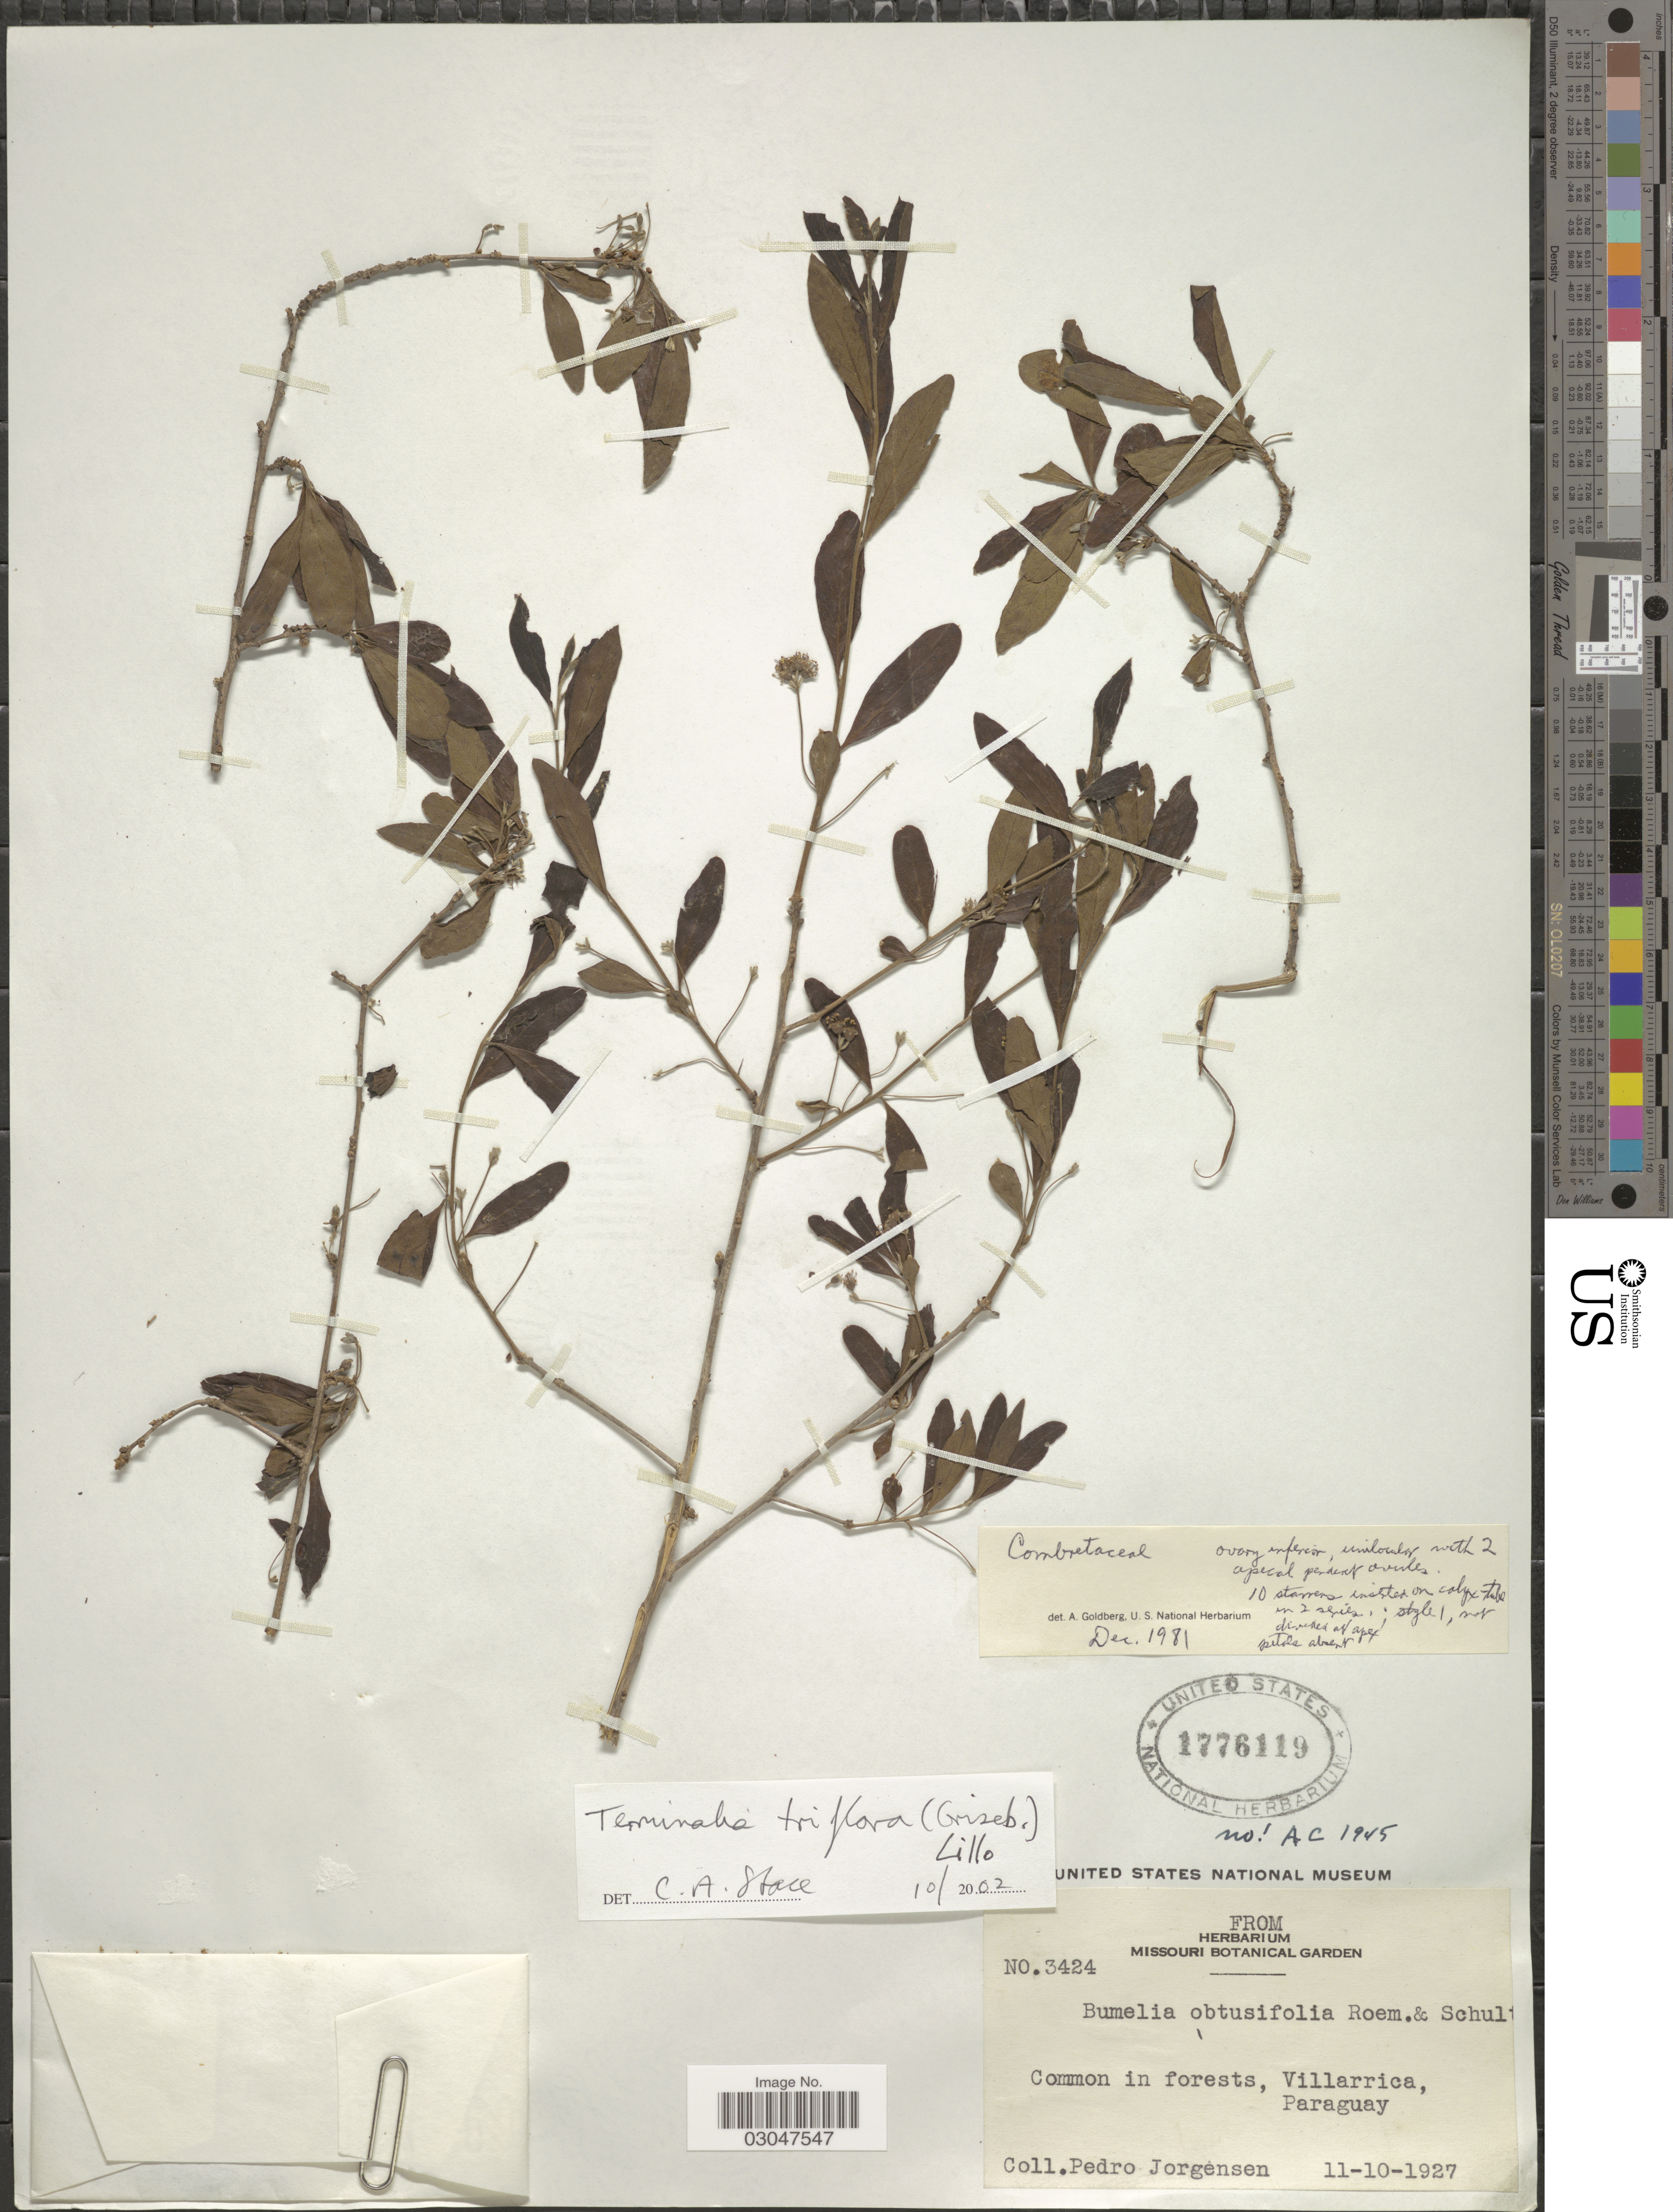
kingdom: Plantae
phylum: Tracheophyta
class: Magnoliopsida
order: Myrtales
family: Combretaceae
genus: Terminalia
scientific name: Terminalia triflora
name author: (Griseb.) Lillo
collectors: P. Jörgensen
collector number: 3424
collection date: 1927-10-11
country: Paraguay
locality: Common in forests, Villarrica.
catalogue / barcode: US 1776119